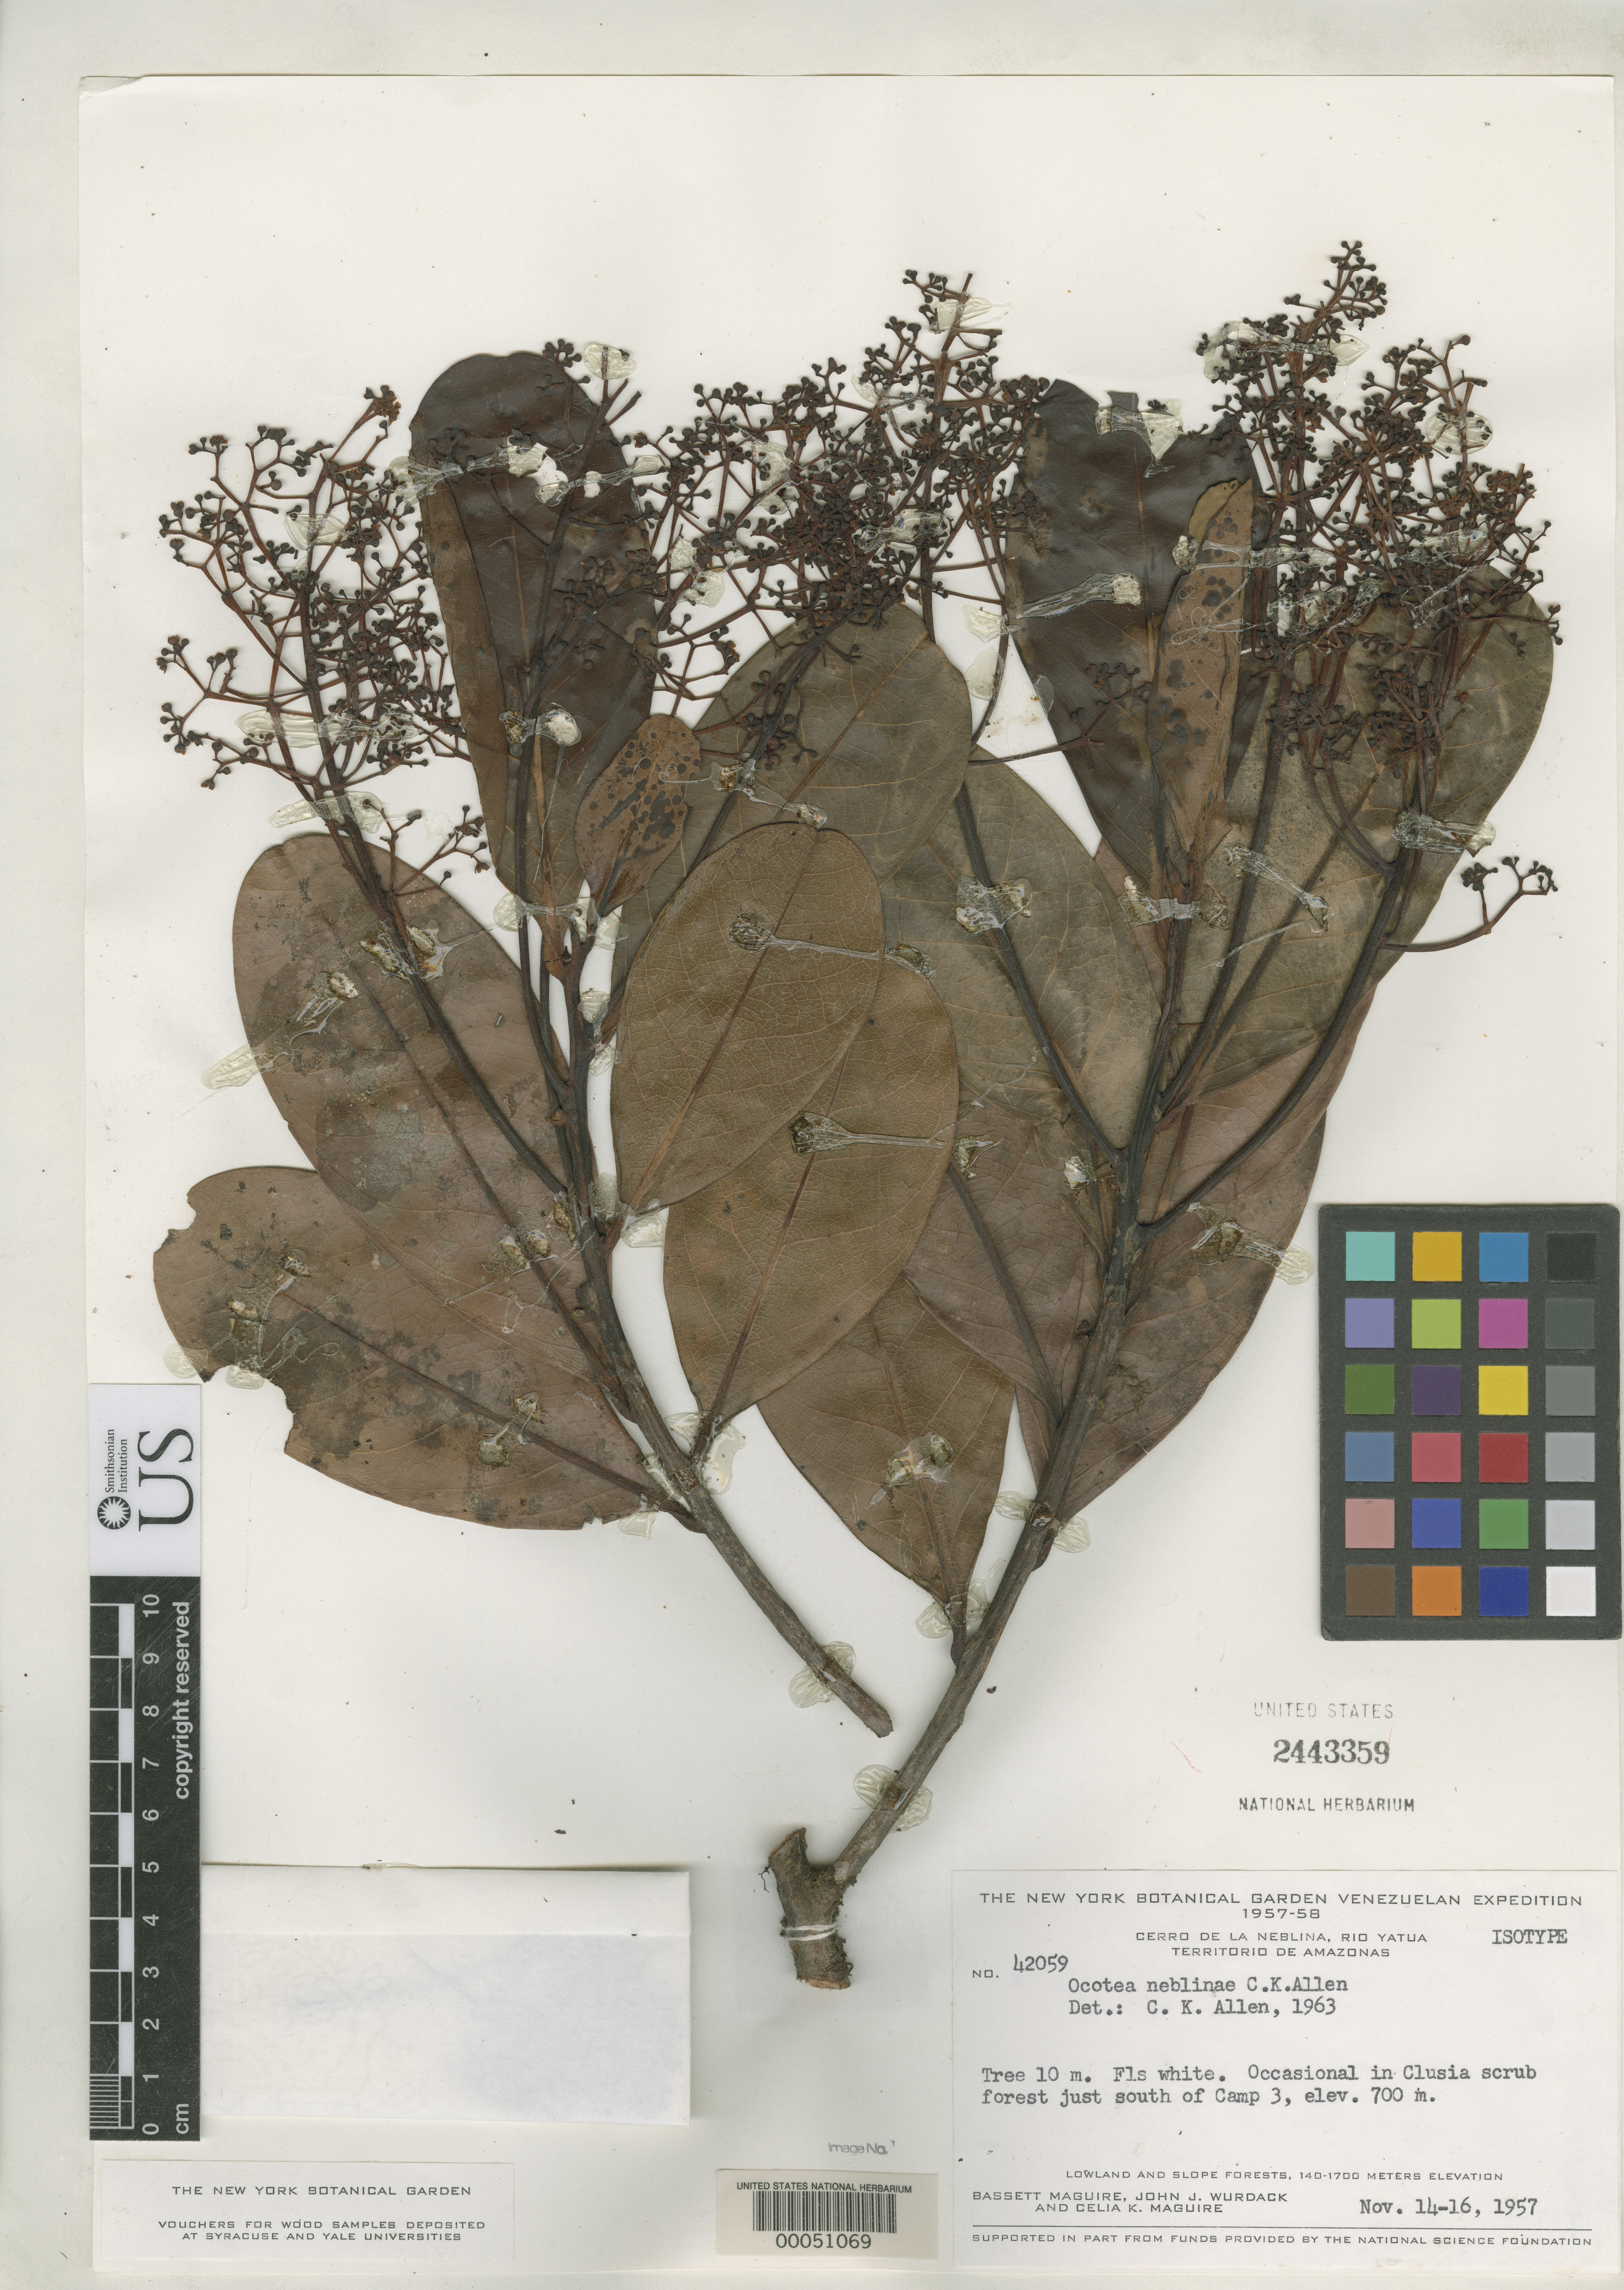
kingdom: Plantae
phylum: Tracheophyta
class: Magnoliopsida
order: Laurales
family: Lauraceae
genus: Ocotea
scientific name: Ocotea neblinae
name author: C.K. Allen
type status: Isotype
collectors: B. Maguire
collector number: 42059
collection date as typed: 14 Nov 1957 to 16 Nov 1957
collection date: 1957-11-14/1957-11-16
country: Venezuela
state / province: Amazonas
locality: Cerro de La Neblina.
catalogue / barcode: US 2443359